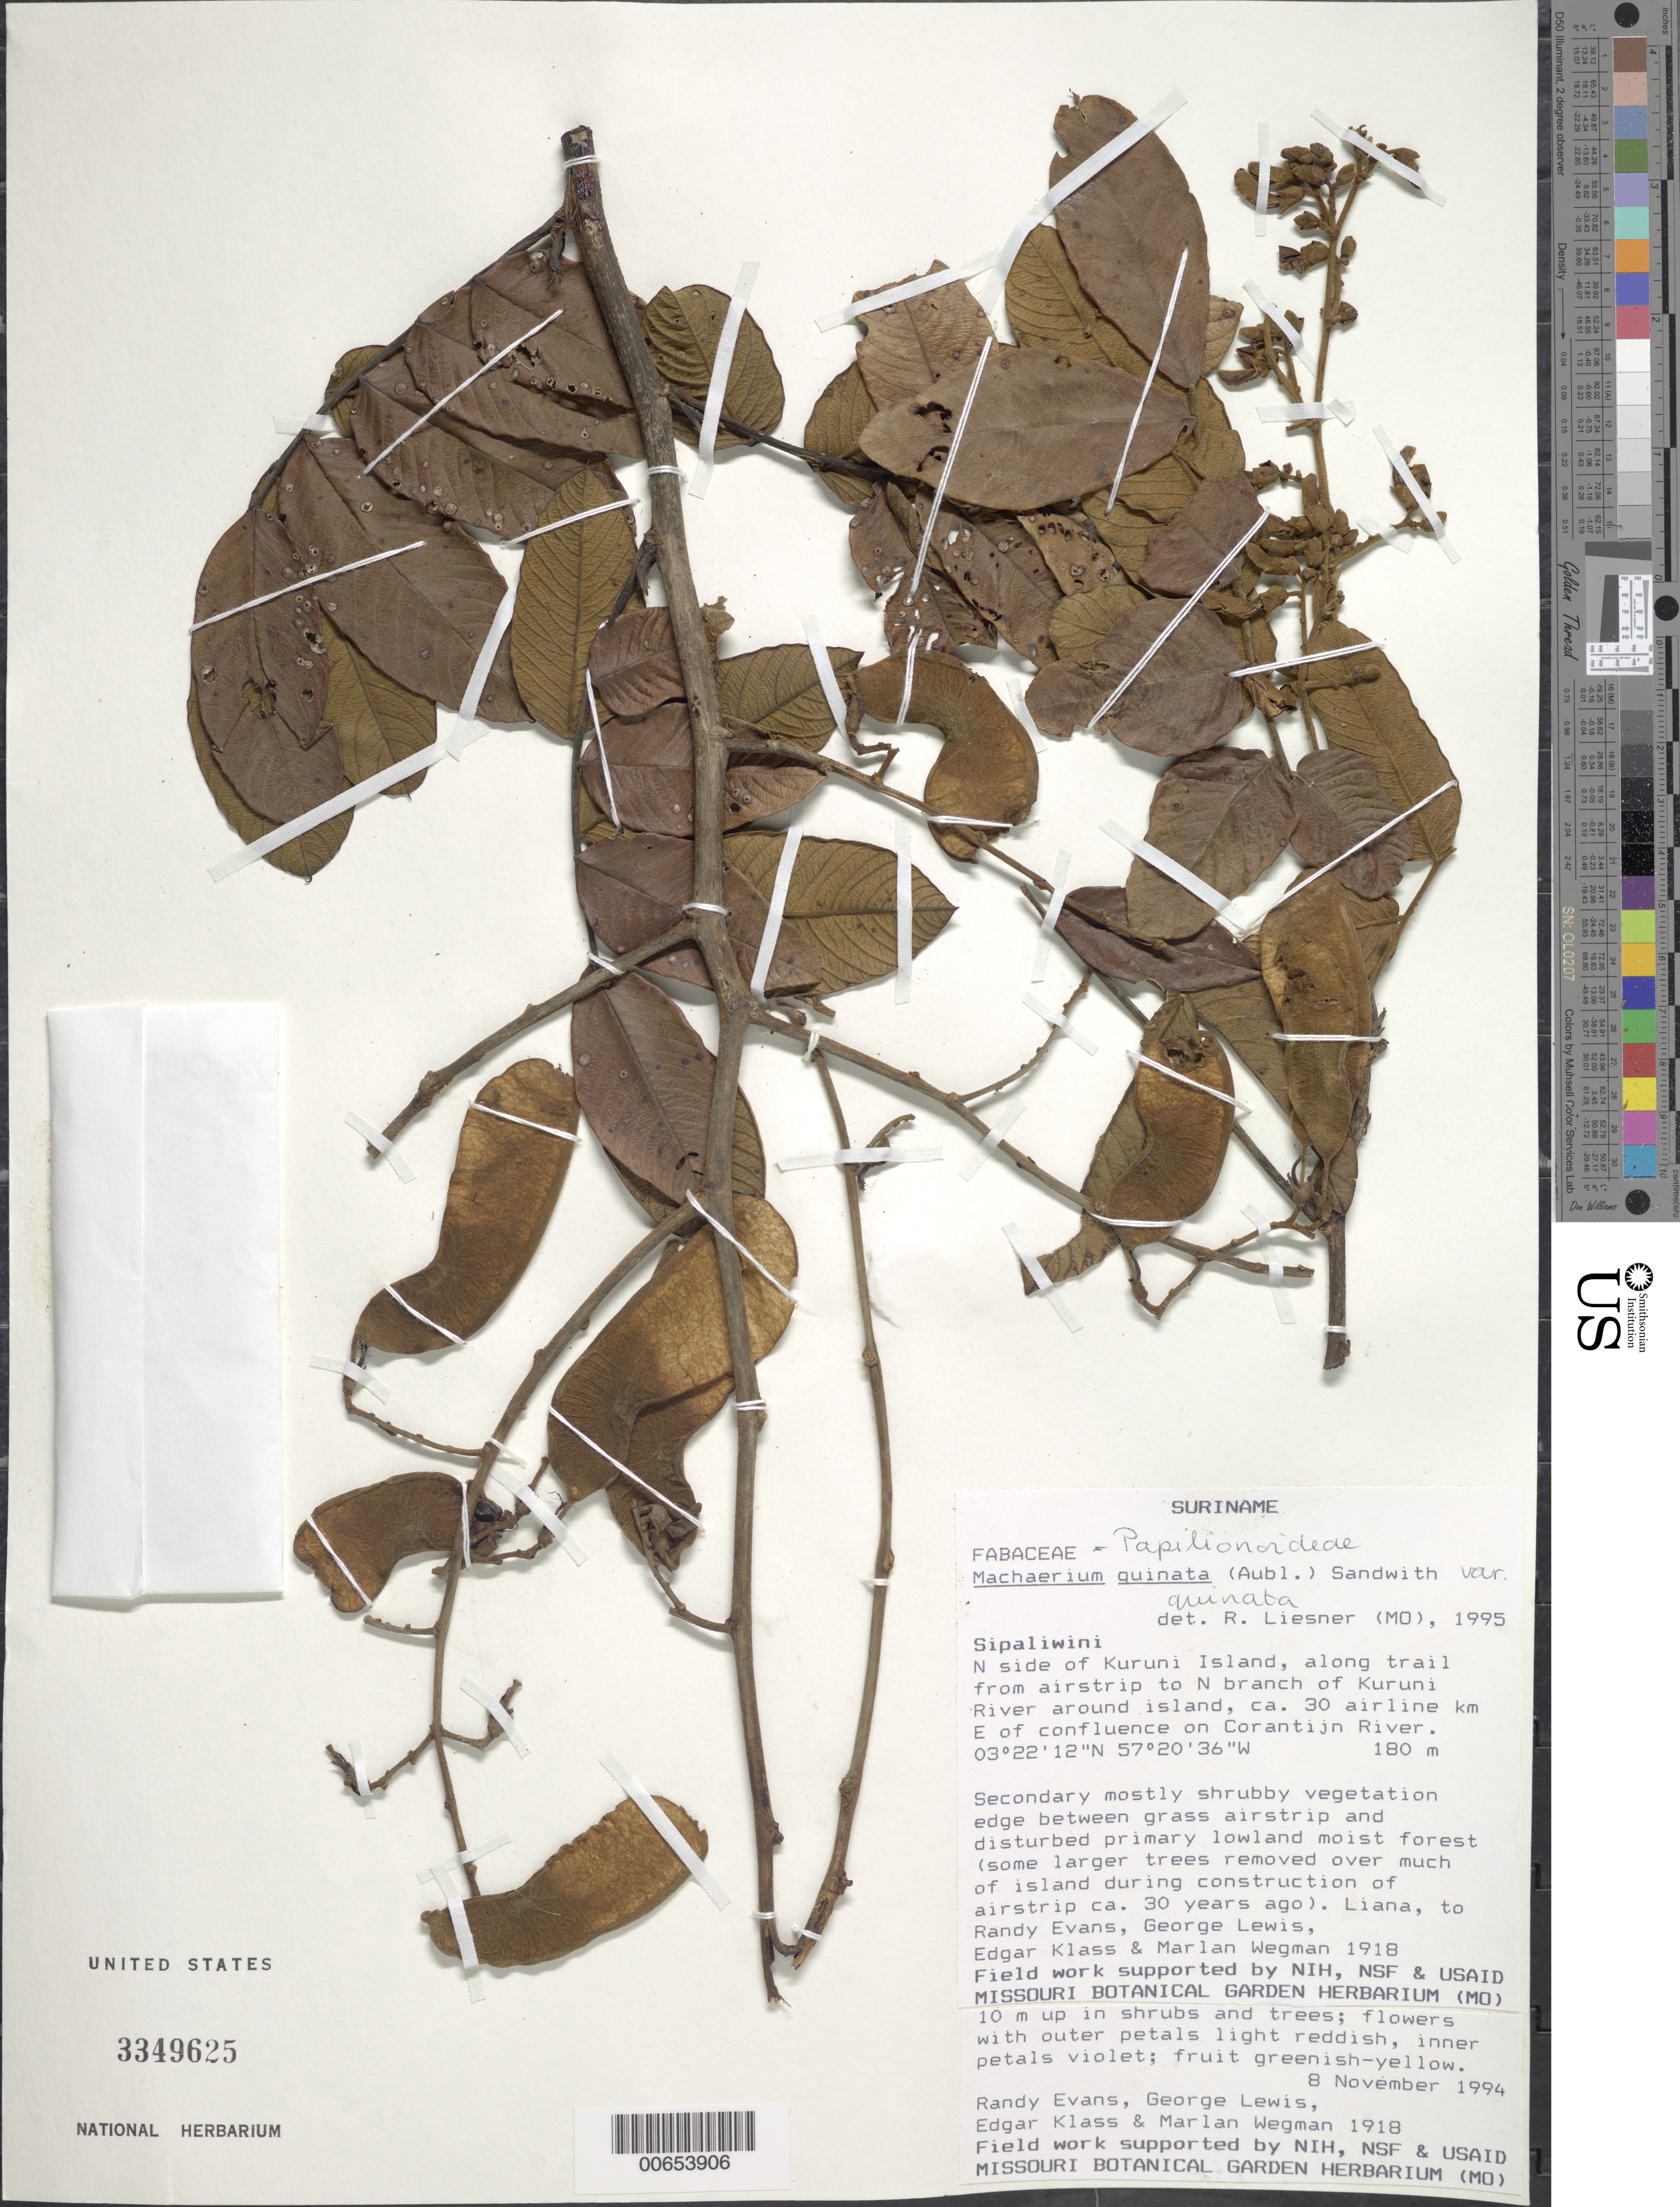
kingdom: Plantae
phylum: Tracheophyta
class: Magnoliopsida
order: Fabales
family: Fabaceae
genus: Machaerium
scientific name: Machaerium quinatum var. quinatum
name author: (Aubl.) Sandwith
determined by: Liesner, R. L.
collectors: R. Evans, G. Lewis, E. Klass & M. Wegman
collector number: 1918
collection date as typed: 8-Nov-94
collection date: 1994-11-08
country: Suriname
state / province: Sipaliwini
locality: Kuruni Island, N side, E of trail from airstrip to N branch of Kuruni R., ca 30 airline km E of confluence on Corantijn R.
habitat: Seocndary mostly shrubby vegetation edge between grass airtrip and disturbed pirmary lowland moist forest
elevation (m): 180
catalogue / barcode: US 3349625